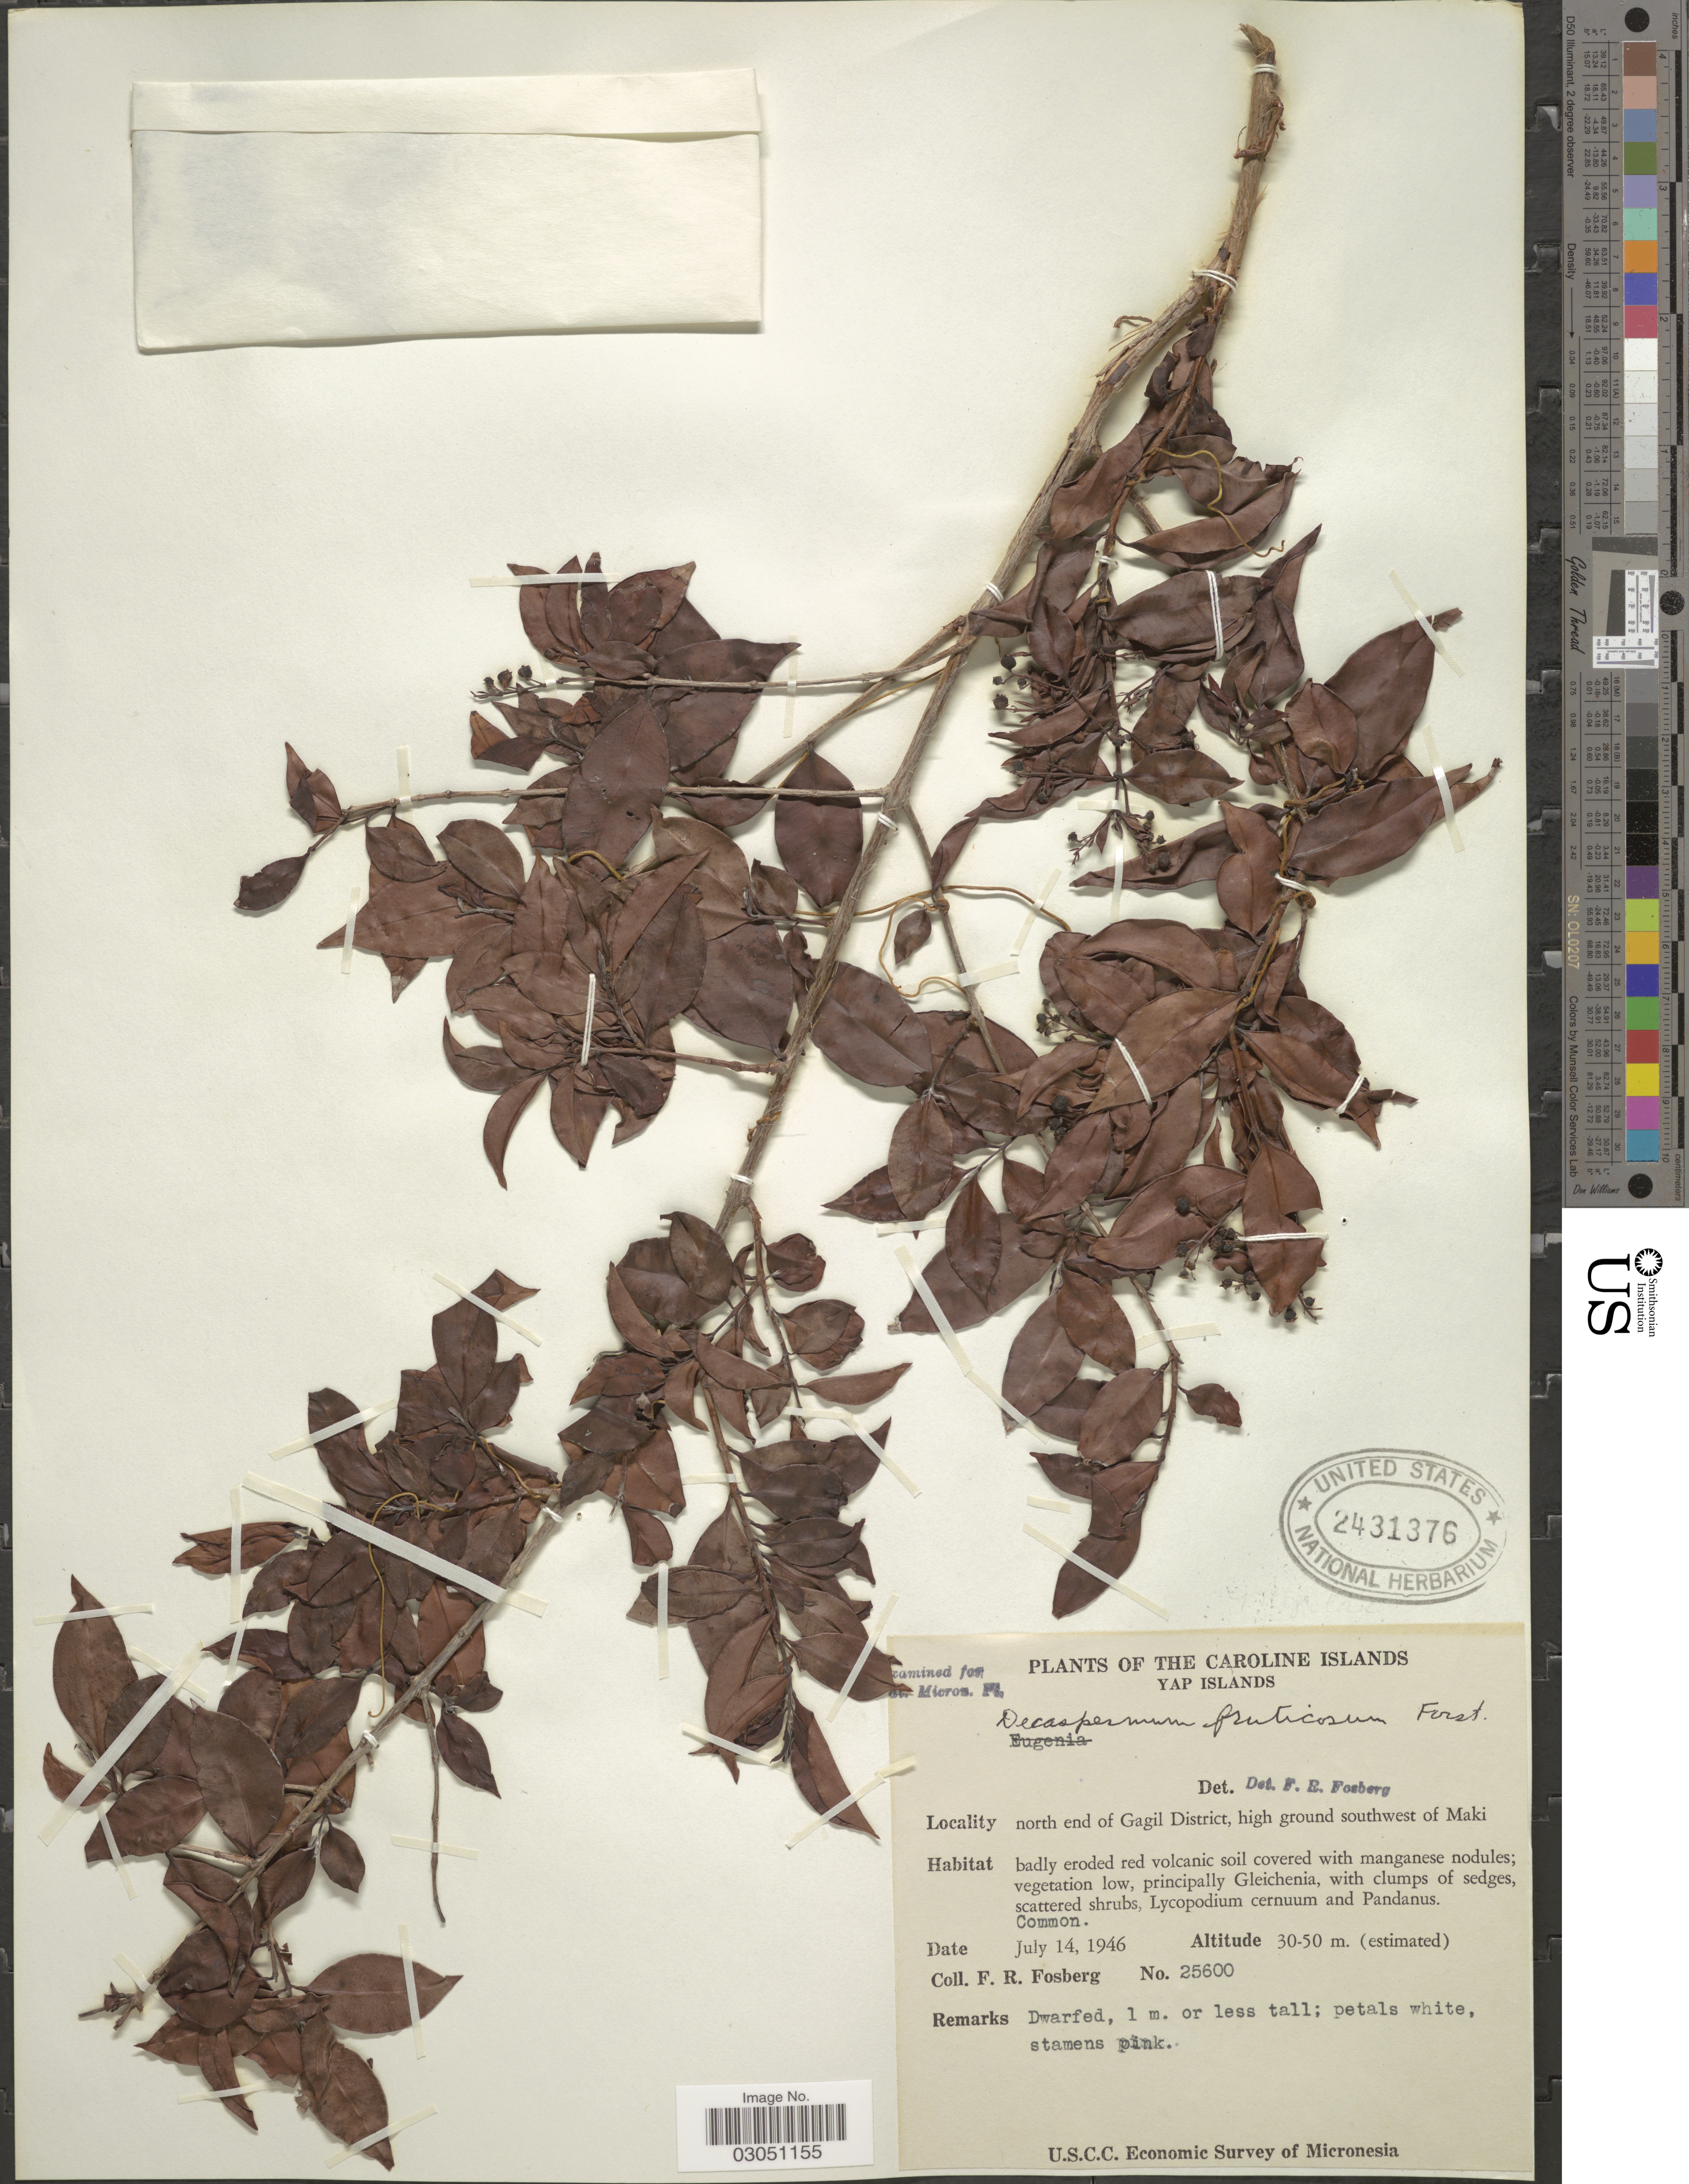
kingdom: Plantae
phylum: Tracheophyta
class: Magnoliopsida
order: Myrtales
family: Myrtaceae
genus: Decaspermum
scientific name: Decaspermum fruticosum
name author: J.R. Forst. & G. Forst.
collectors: F. R. Fosberg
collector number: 25600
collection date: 1946-07-14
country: Micronesia, Federated States of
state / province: Yap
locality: The Caroline Islands. Yap Islands. North end of Gagil District, high ground southwest of Maki.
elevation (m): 30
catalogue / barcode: US 2431376